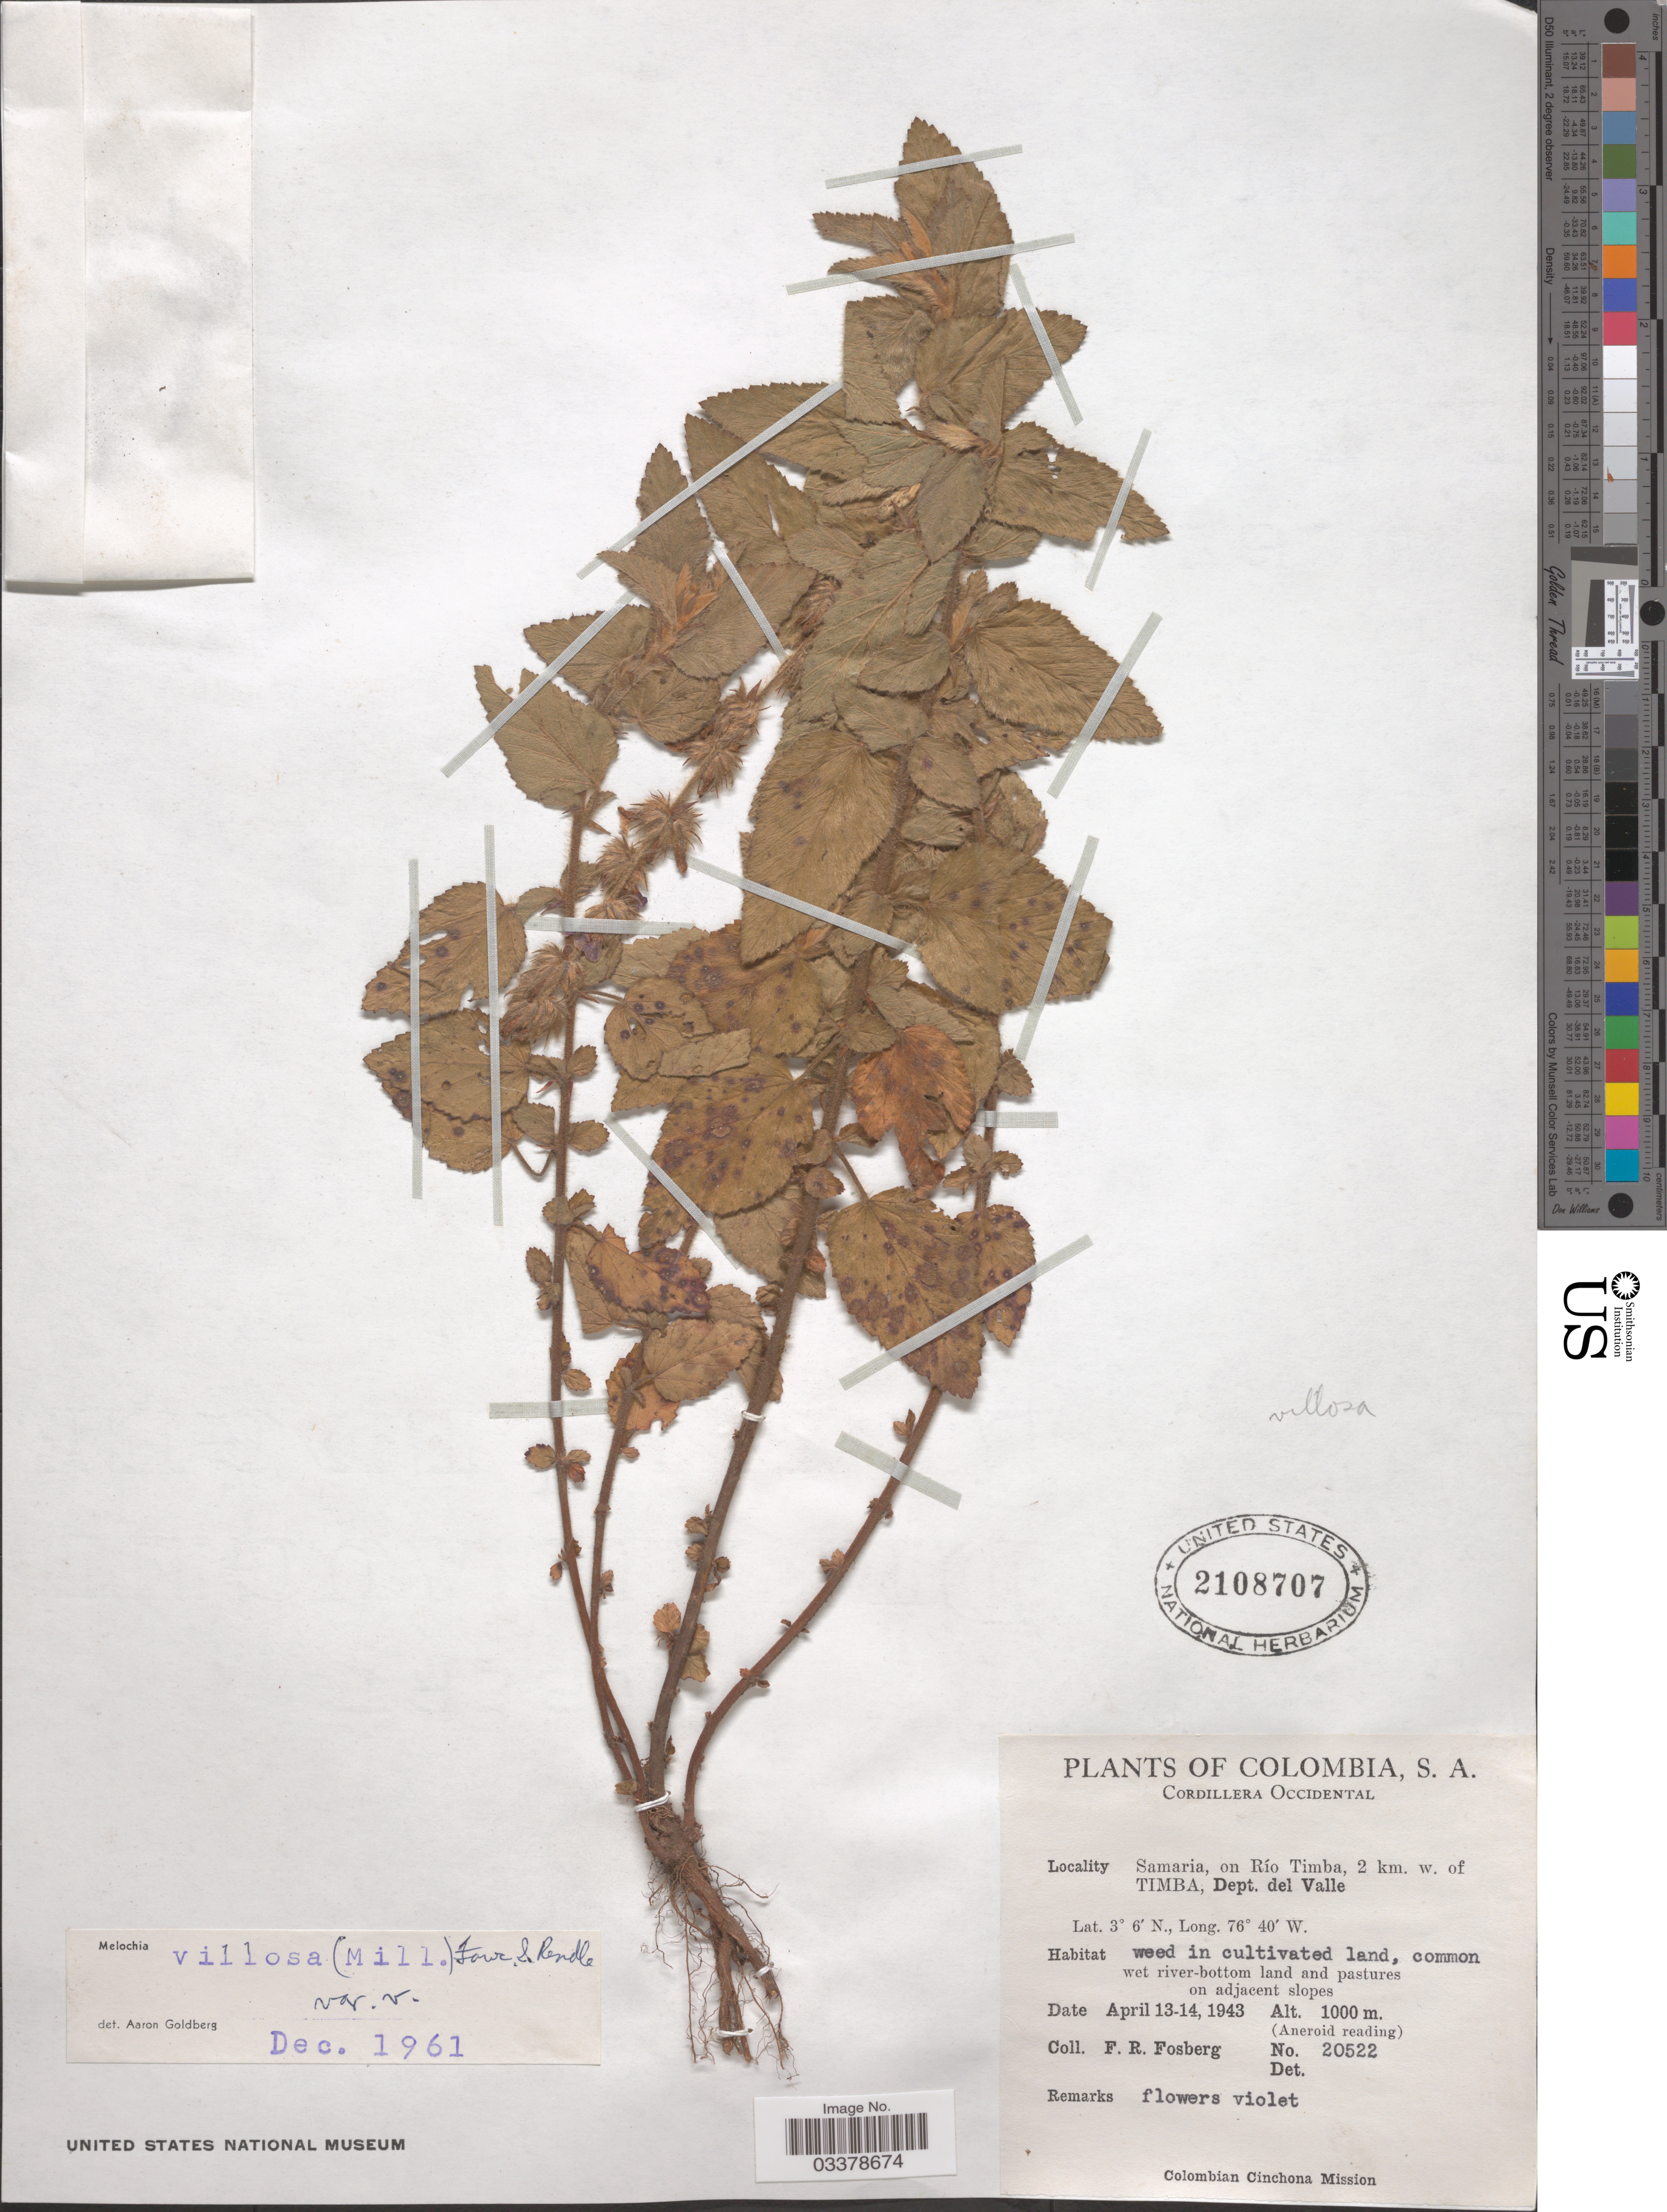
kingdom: Plantae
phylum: Tracheophyta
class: Magnoliopsida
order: Malvales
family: Malvaceae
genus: Melochia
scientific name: Melochia spicata var. spicata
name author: (L.) Fryxell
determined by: Dorr, L. J., (BOT), Smithsonian Institution - National Museum of Natural History (UNITED STATES)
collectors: F. R. Fosberg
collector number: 20522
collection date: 1943-04-13/1943-04-14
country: Colombia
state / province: Valle del Cauca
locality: Cordillera Occidental. Samaria, on río Timba, 2 km. w. of Timba, Dept. del Valle.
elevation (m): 1000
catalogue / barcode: US 2108707